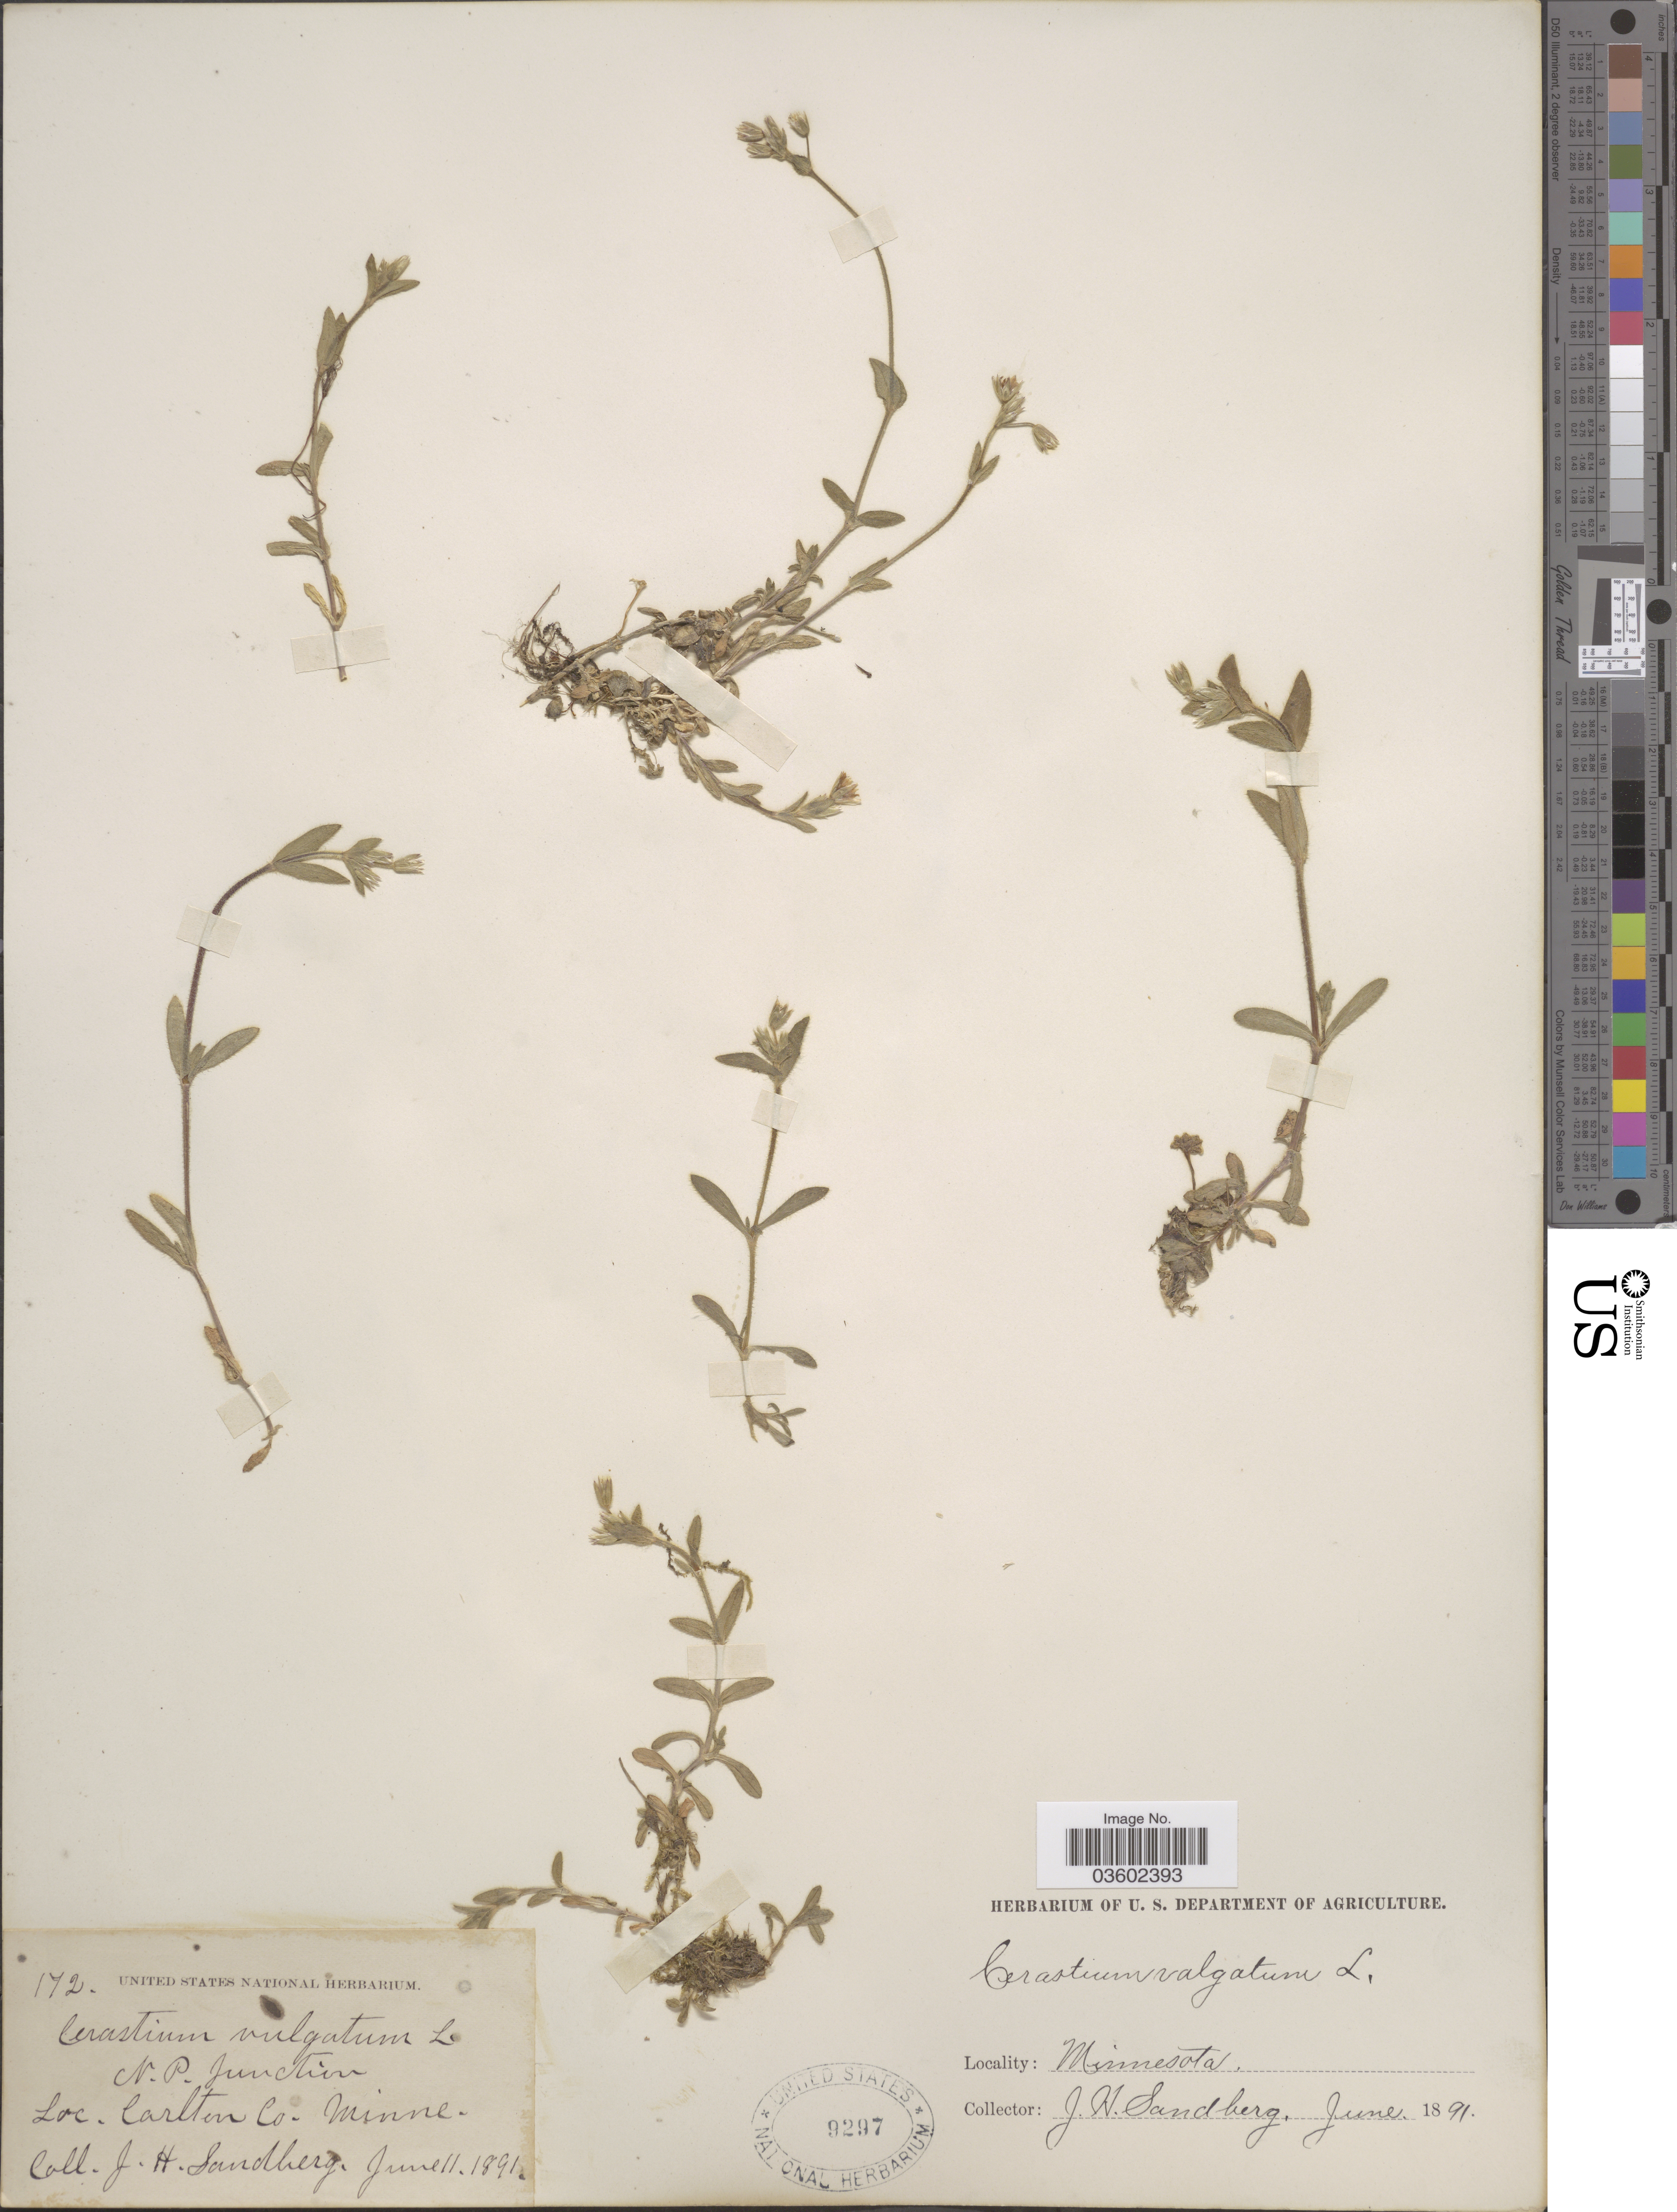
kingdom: Plantae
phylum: Tracheophyta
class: Magnoliopsida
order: Caryophyllales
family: Caryophyllaceae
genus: Cerastium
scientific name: Cerastium vulgatum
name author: L.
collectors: J. H. Sandberg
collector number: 172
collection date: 1891-06-11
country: United States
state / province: Minnesota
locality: N.P. Junction. Carlton Co.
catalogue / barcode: US 9297